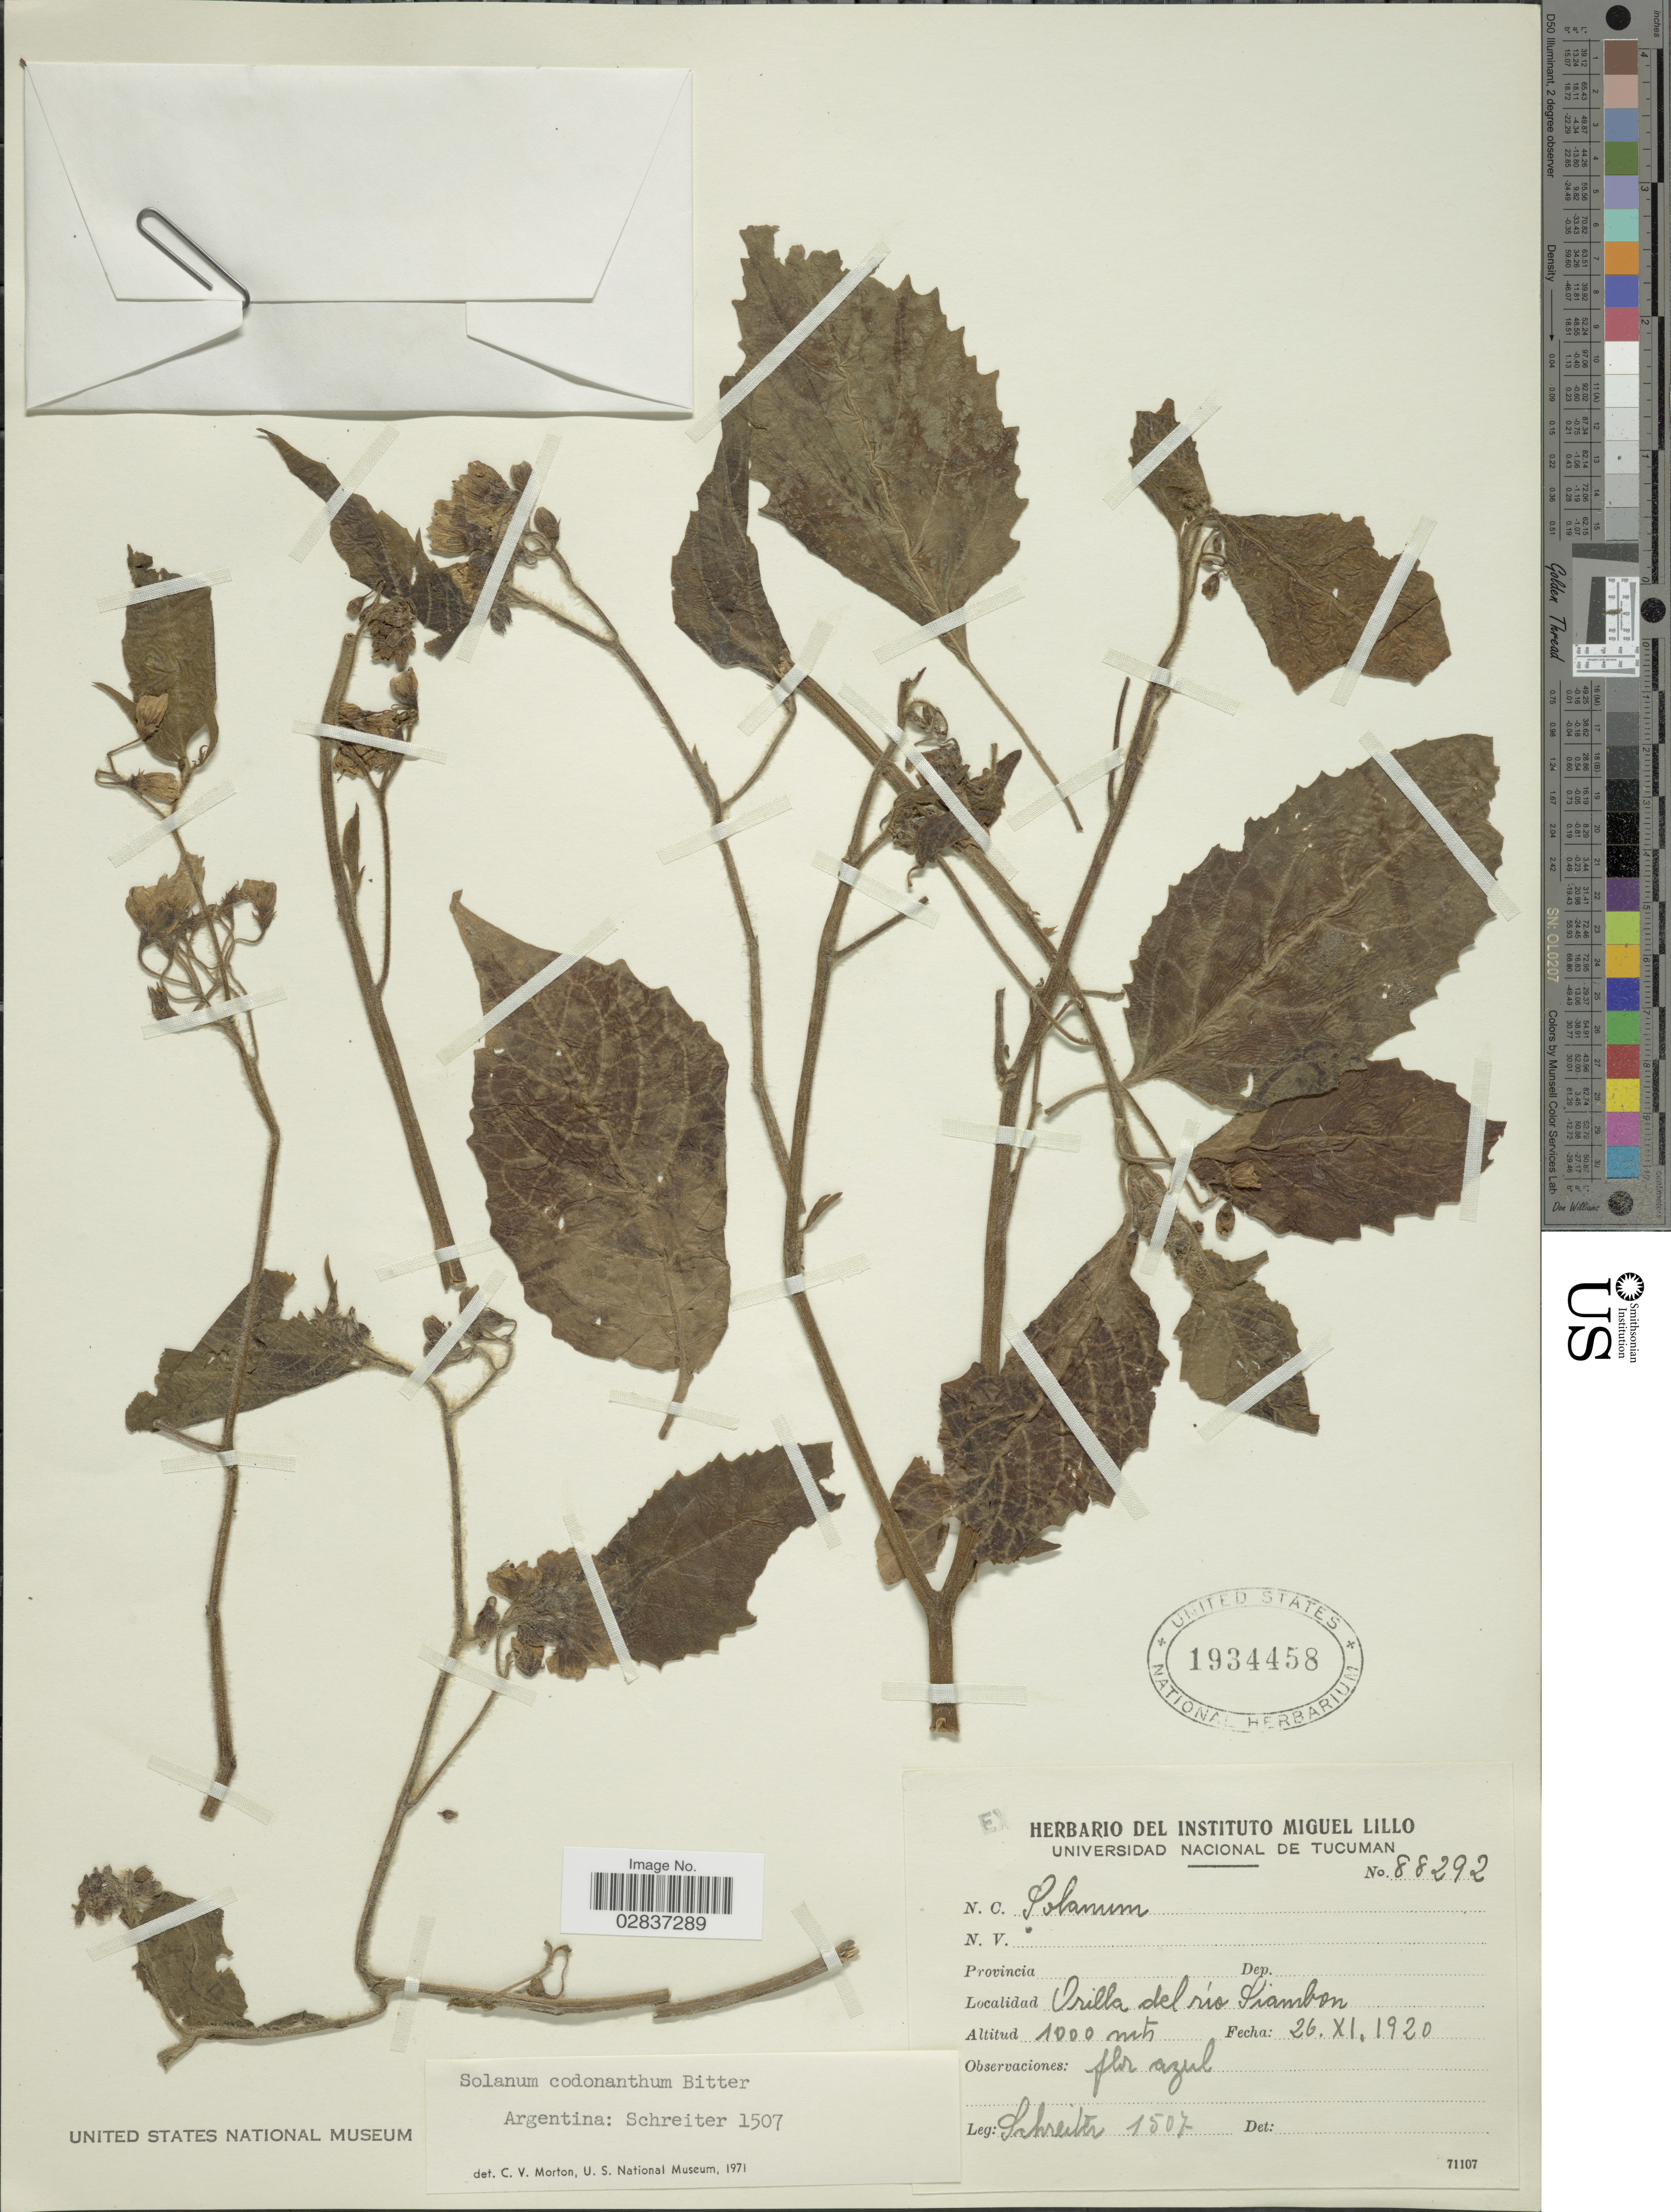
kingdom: Plantae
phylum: Tracheophyta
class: Magnoliopsida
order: Solanales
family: Solanaceae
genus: Solanum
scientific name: Solanum codonanthum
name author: Bitter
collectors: -. Schreiter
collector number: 1507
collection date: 1920-11-26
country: Argentina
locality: Orilla del río Siambon.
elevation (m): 1000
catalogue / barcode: US 1934458